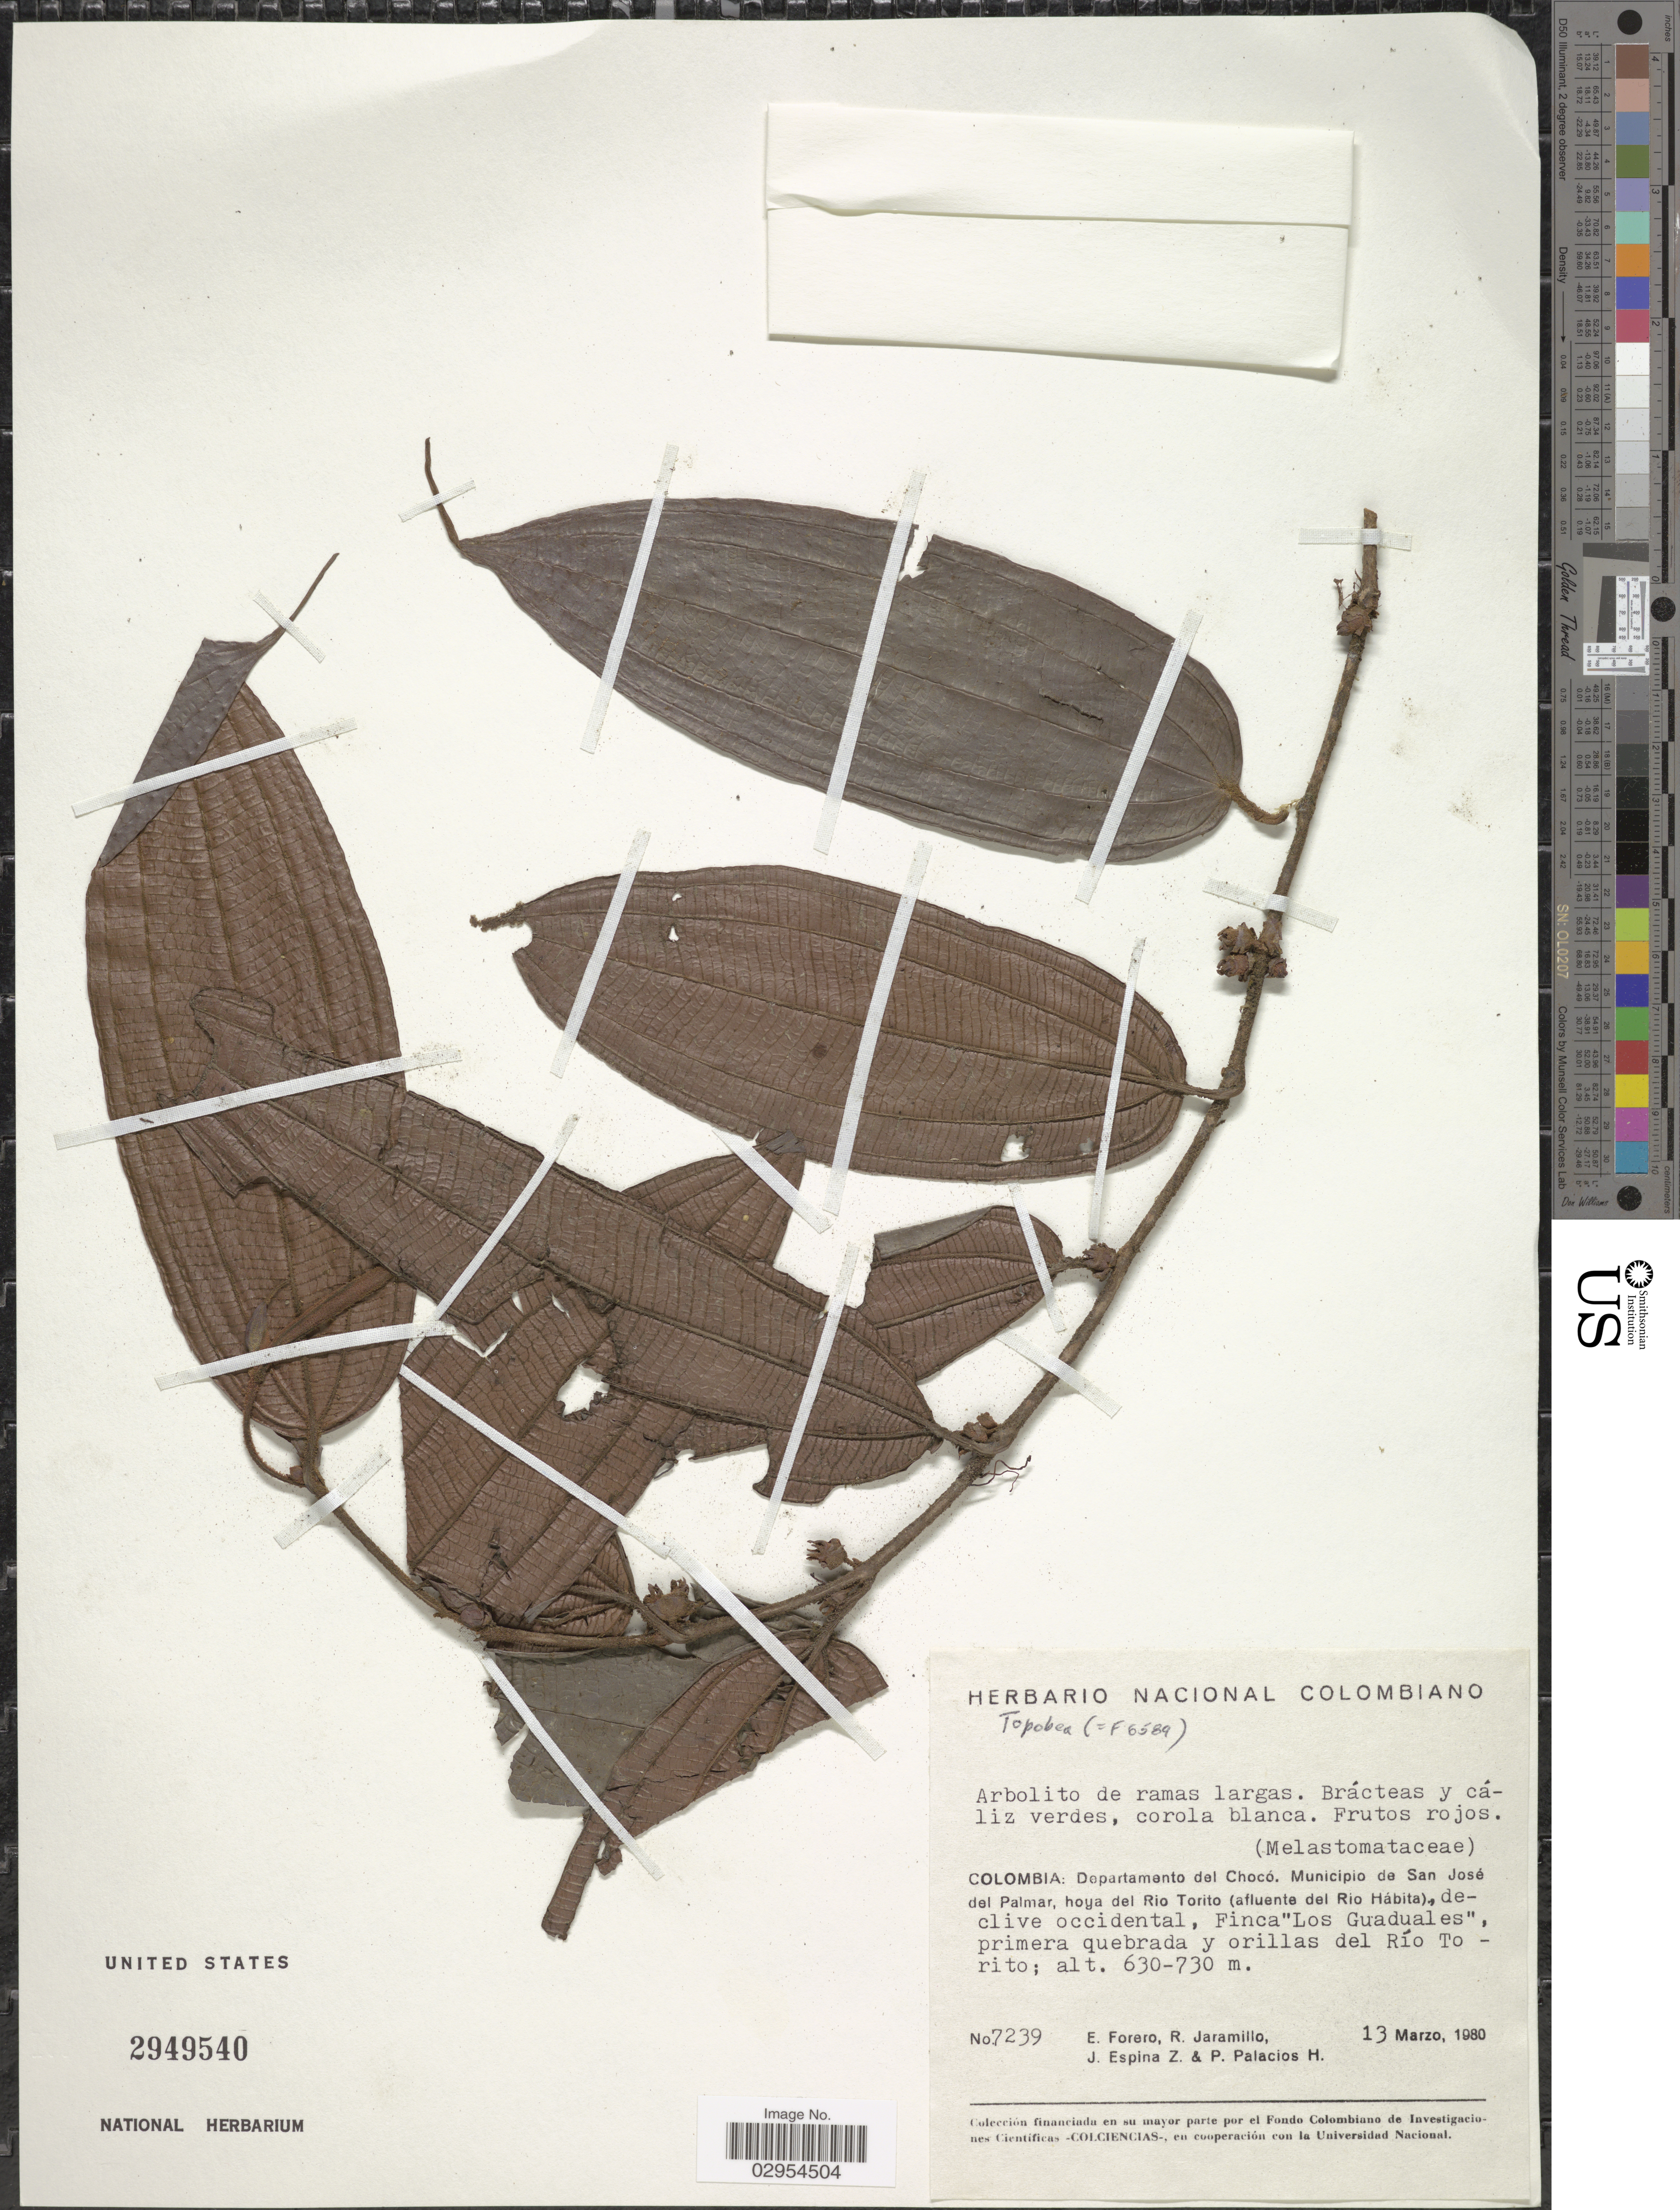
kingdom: Plantae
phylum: Tracheophyta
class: Magnoliopsida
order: Myrtales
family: Melastomataceae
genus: Topobea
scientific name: Topobea sp.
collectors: E. Forero, R. Jaramillo, J. Espina Z. & P. Palacios H.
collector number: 7239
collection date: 1980-03-13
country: Colombia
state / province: Chocó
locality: Departamento del Chocó. Municipio de San José del Palmar, hoya del Rio Torito (afluente del Rio Hábita), declive occidental, Finca "Los Guaduales", primera quebrada y orillas del Río Torito.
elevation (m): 630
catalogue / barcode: US 2949540